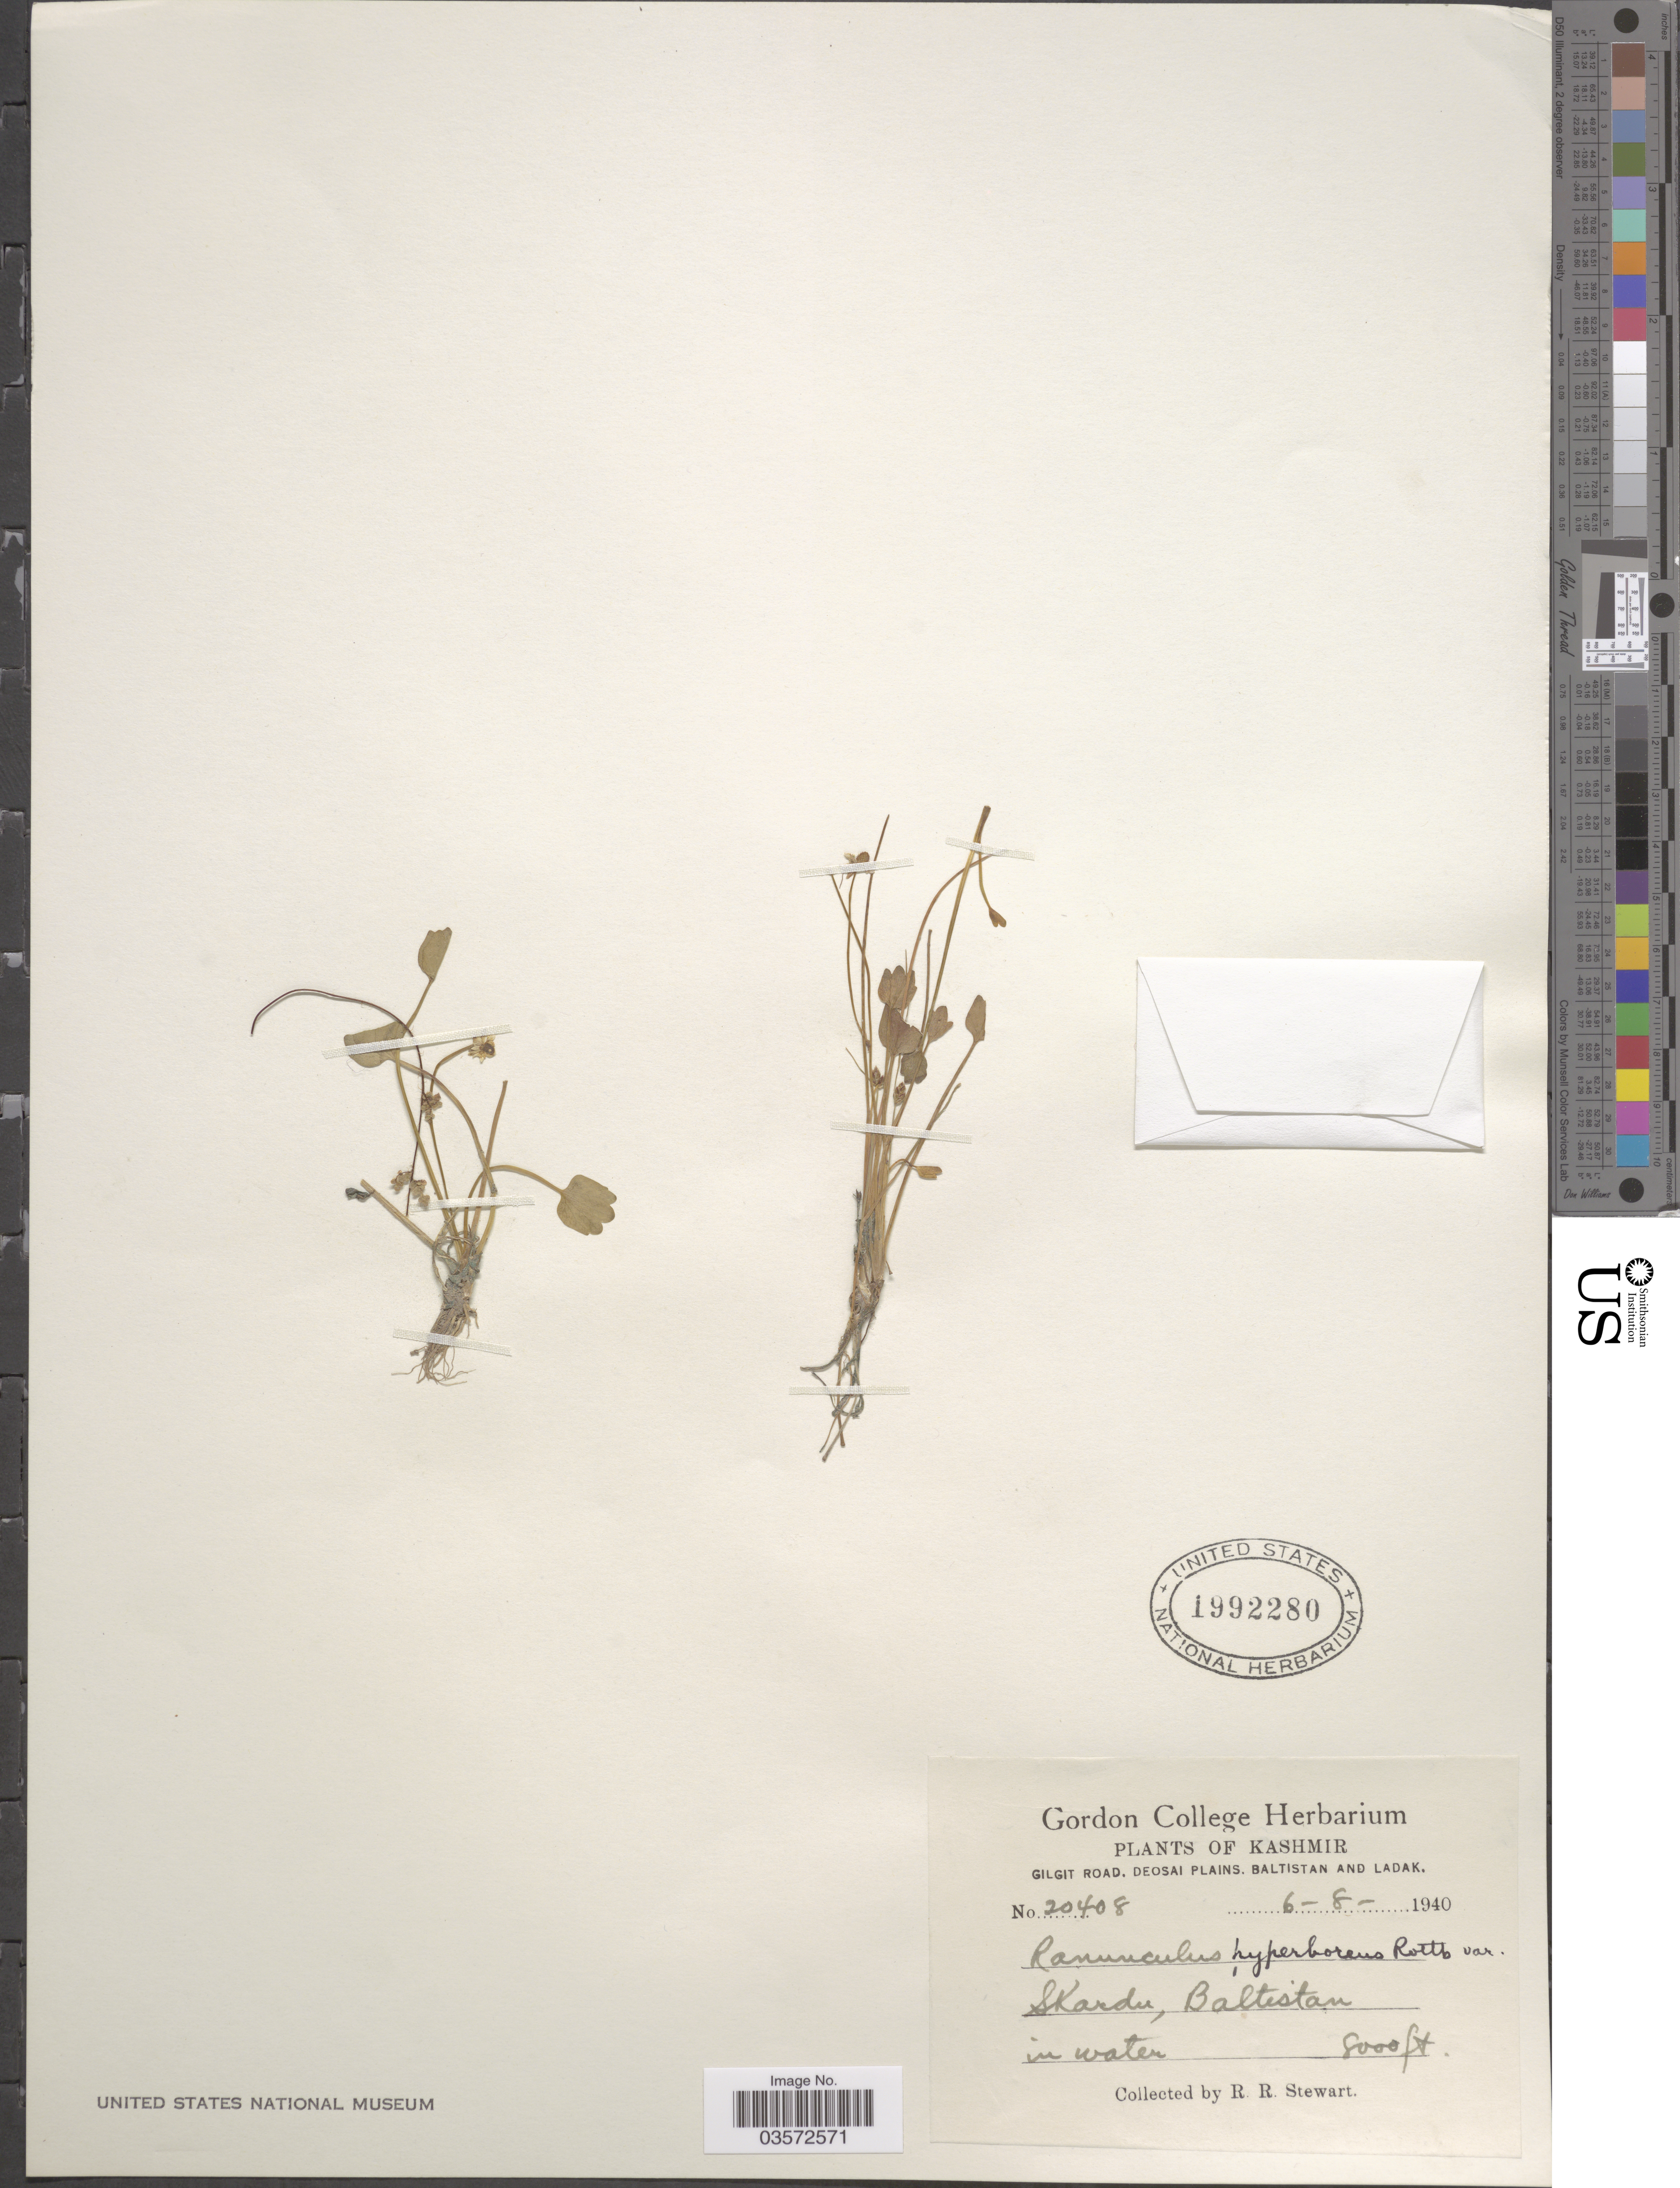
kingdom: Plantae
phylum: Tracheophyta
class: Magnoliopsida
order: Ranunculales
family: Ranunculaceae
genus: Ranunculus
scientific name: Ranunculus hyperboreus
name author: Rottb.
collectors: R. Stewart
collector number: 20408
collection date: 1940-08-06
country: Pakistan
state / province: Gilgit-Baltistan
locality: Gilgit Road, Deosai Plains. Skardu, Baltistan.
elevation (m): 2438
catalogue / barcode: US 1992280